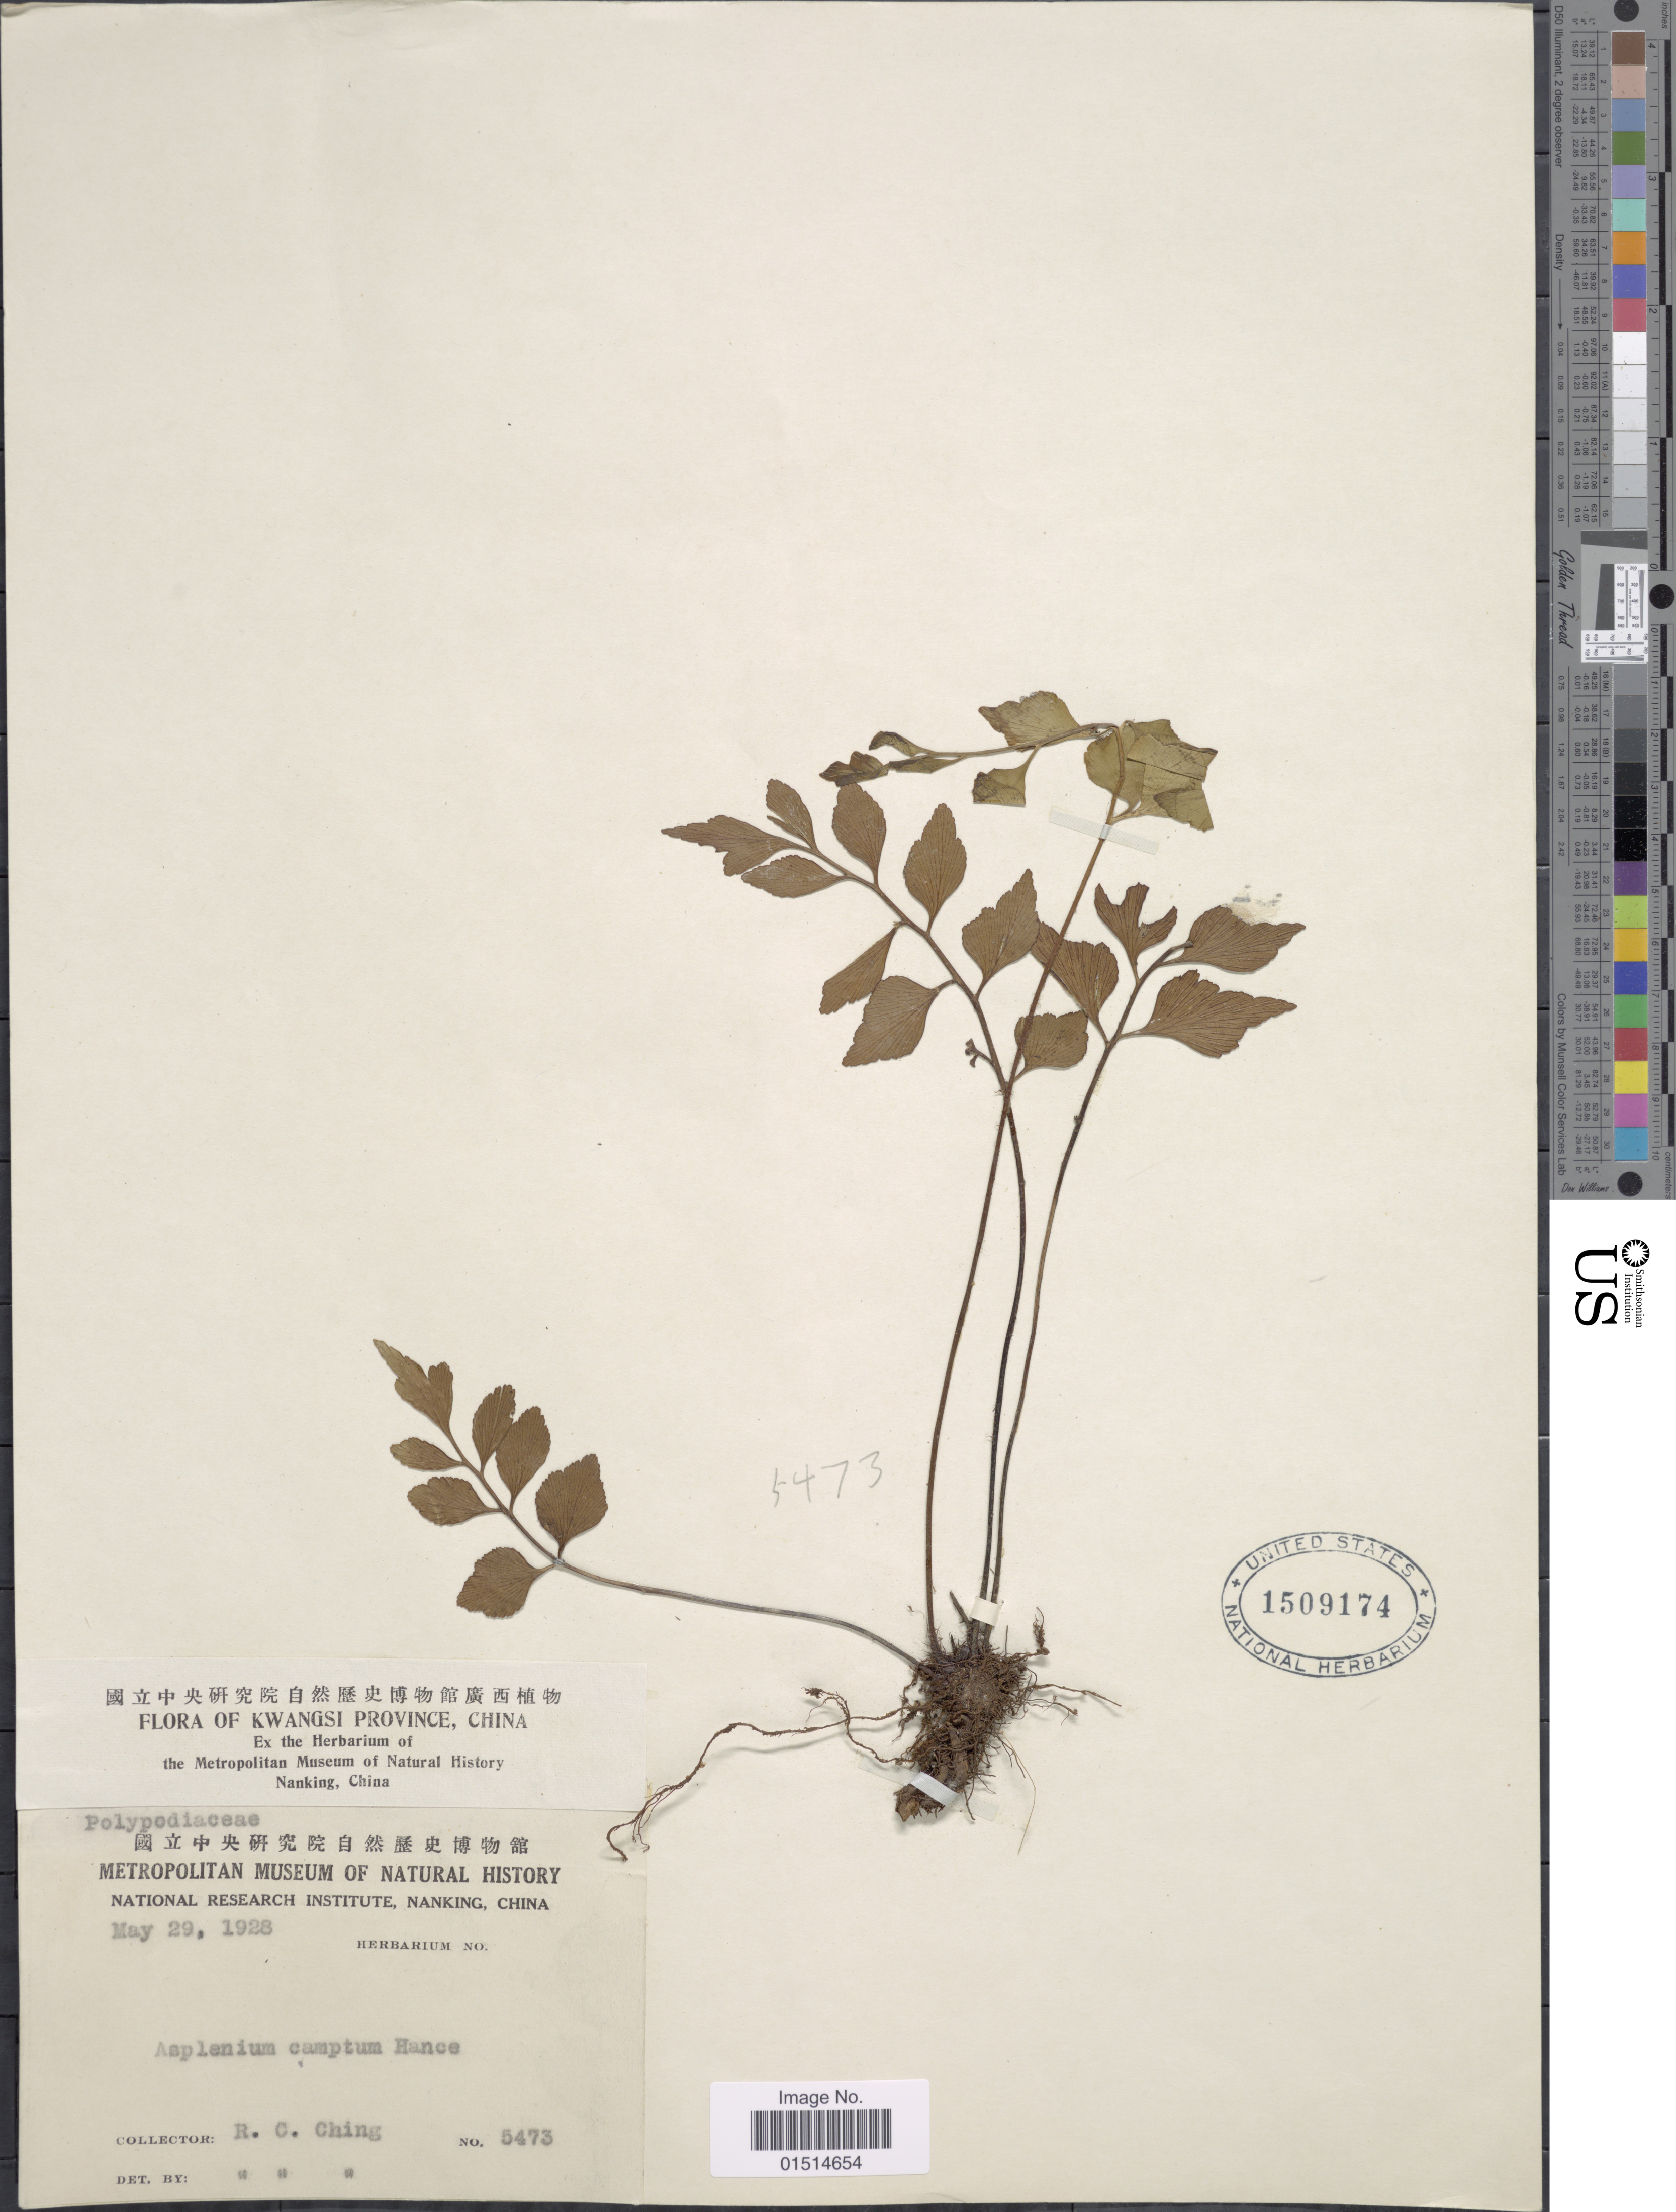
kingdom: Plantae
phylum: Tracheophyta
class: Polypodiopsida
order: Polypodiales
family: Aspleniaceae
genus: Asplenium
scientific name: Asplenium comptum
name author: Hance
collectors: R. C. Ching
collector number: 5473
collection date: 1928-05-29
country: China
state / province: Guangxi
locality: Kwangsi Province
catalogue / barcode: US 1509174